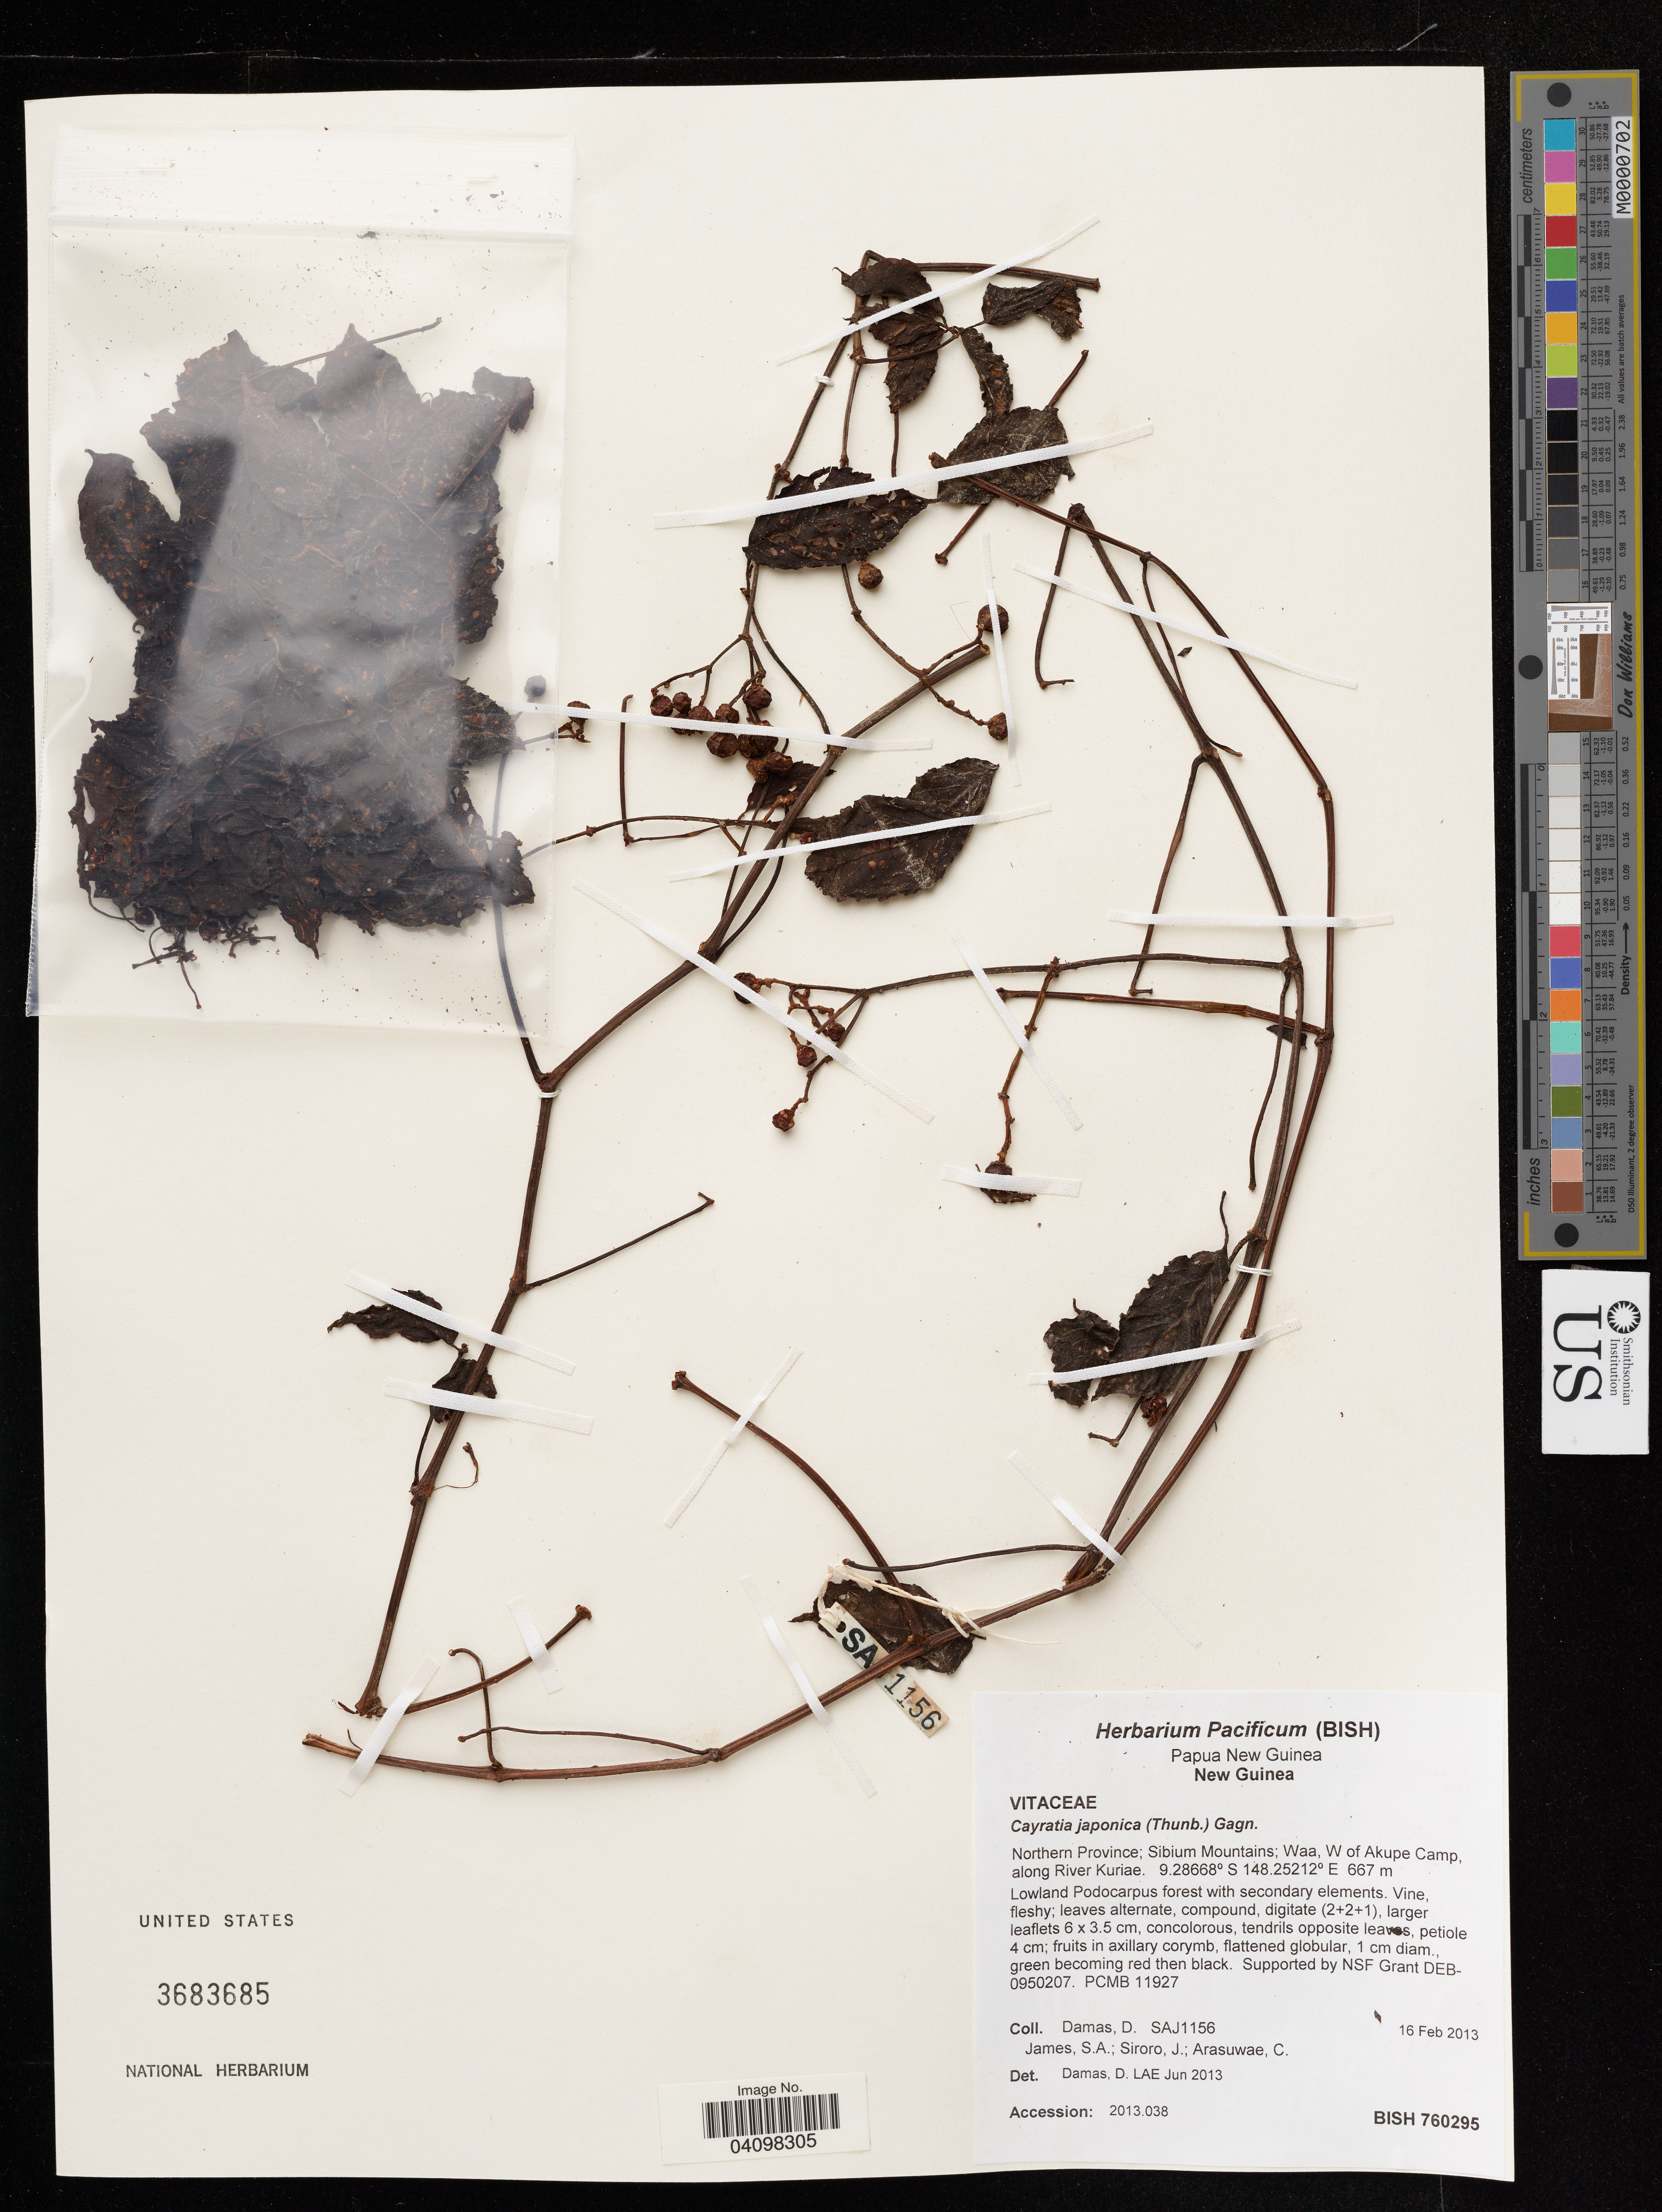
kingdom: Plantae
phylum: Tracheophyta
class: Magnoliopsida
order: Vitales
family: Vitaceae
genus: Cayratia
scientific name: Cayratia japonica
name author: (Thunb.) Gagnep.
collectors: D. Damas, S. James, J. Siroro & C. Arasuwae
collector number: SAJ1156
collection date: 2013-02-16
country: Papua New Guinea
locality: Northern Province; Sibium Mountains; Waa, W of Akupe Camp, along River Kuriae.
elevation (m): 667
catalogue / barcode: US 3683685